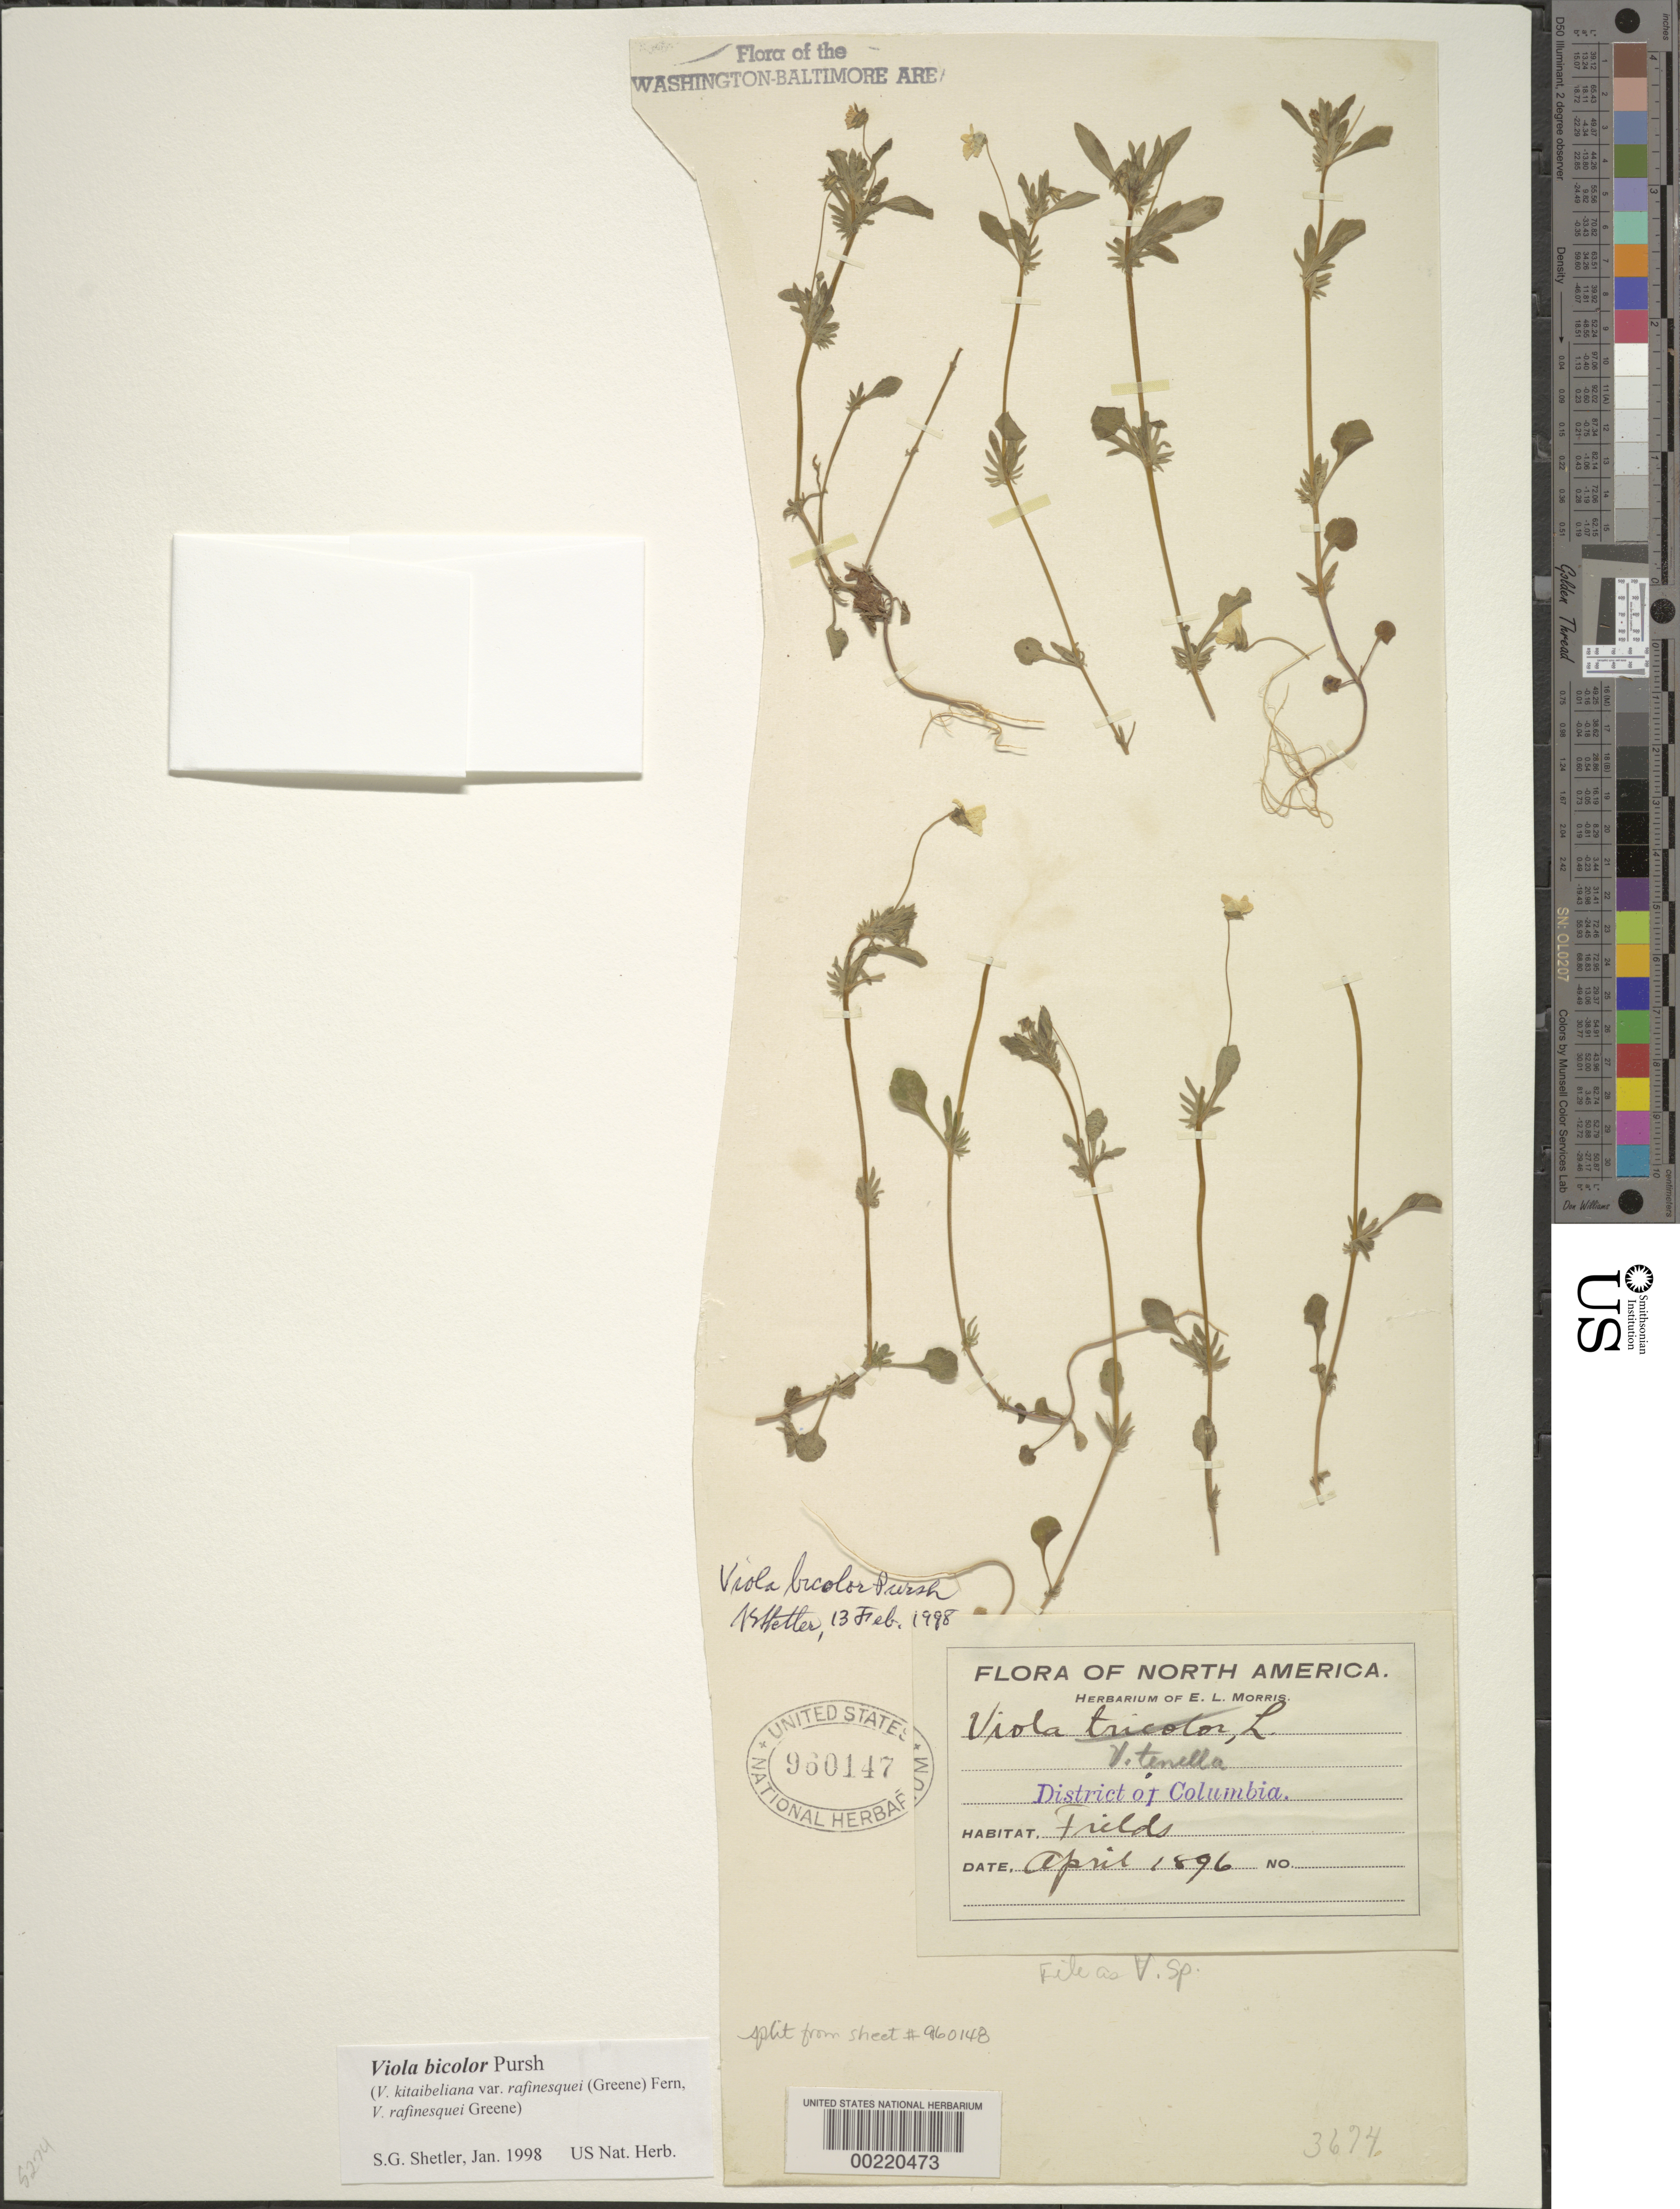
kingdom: Plantae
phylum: Tracheophyta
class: Magnoliopsida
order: Malpighiales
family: Violaceae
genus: Viola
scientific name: Viola bicolor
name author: Pursh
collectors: E. L. Morris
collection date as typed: Apr 1896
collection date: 1896-04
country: United States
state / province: District of Columbia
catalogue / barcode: US 960147